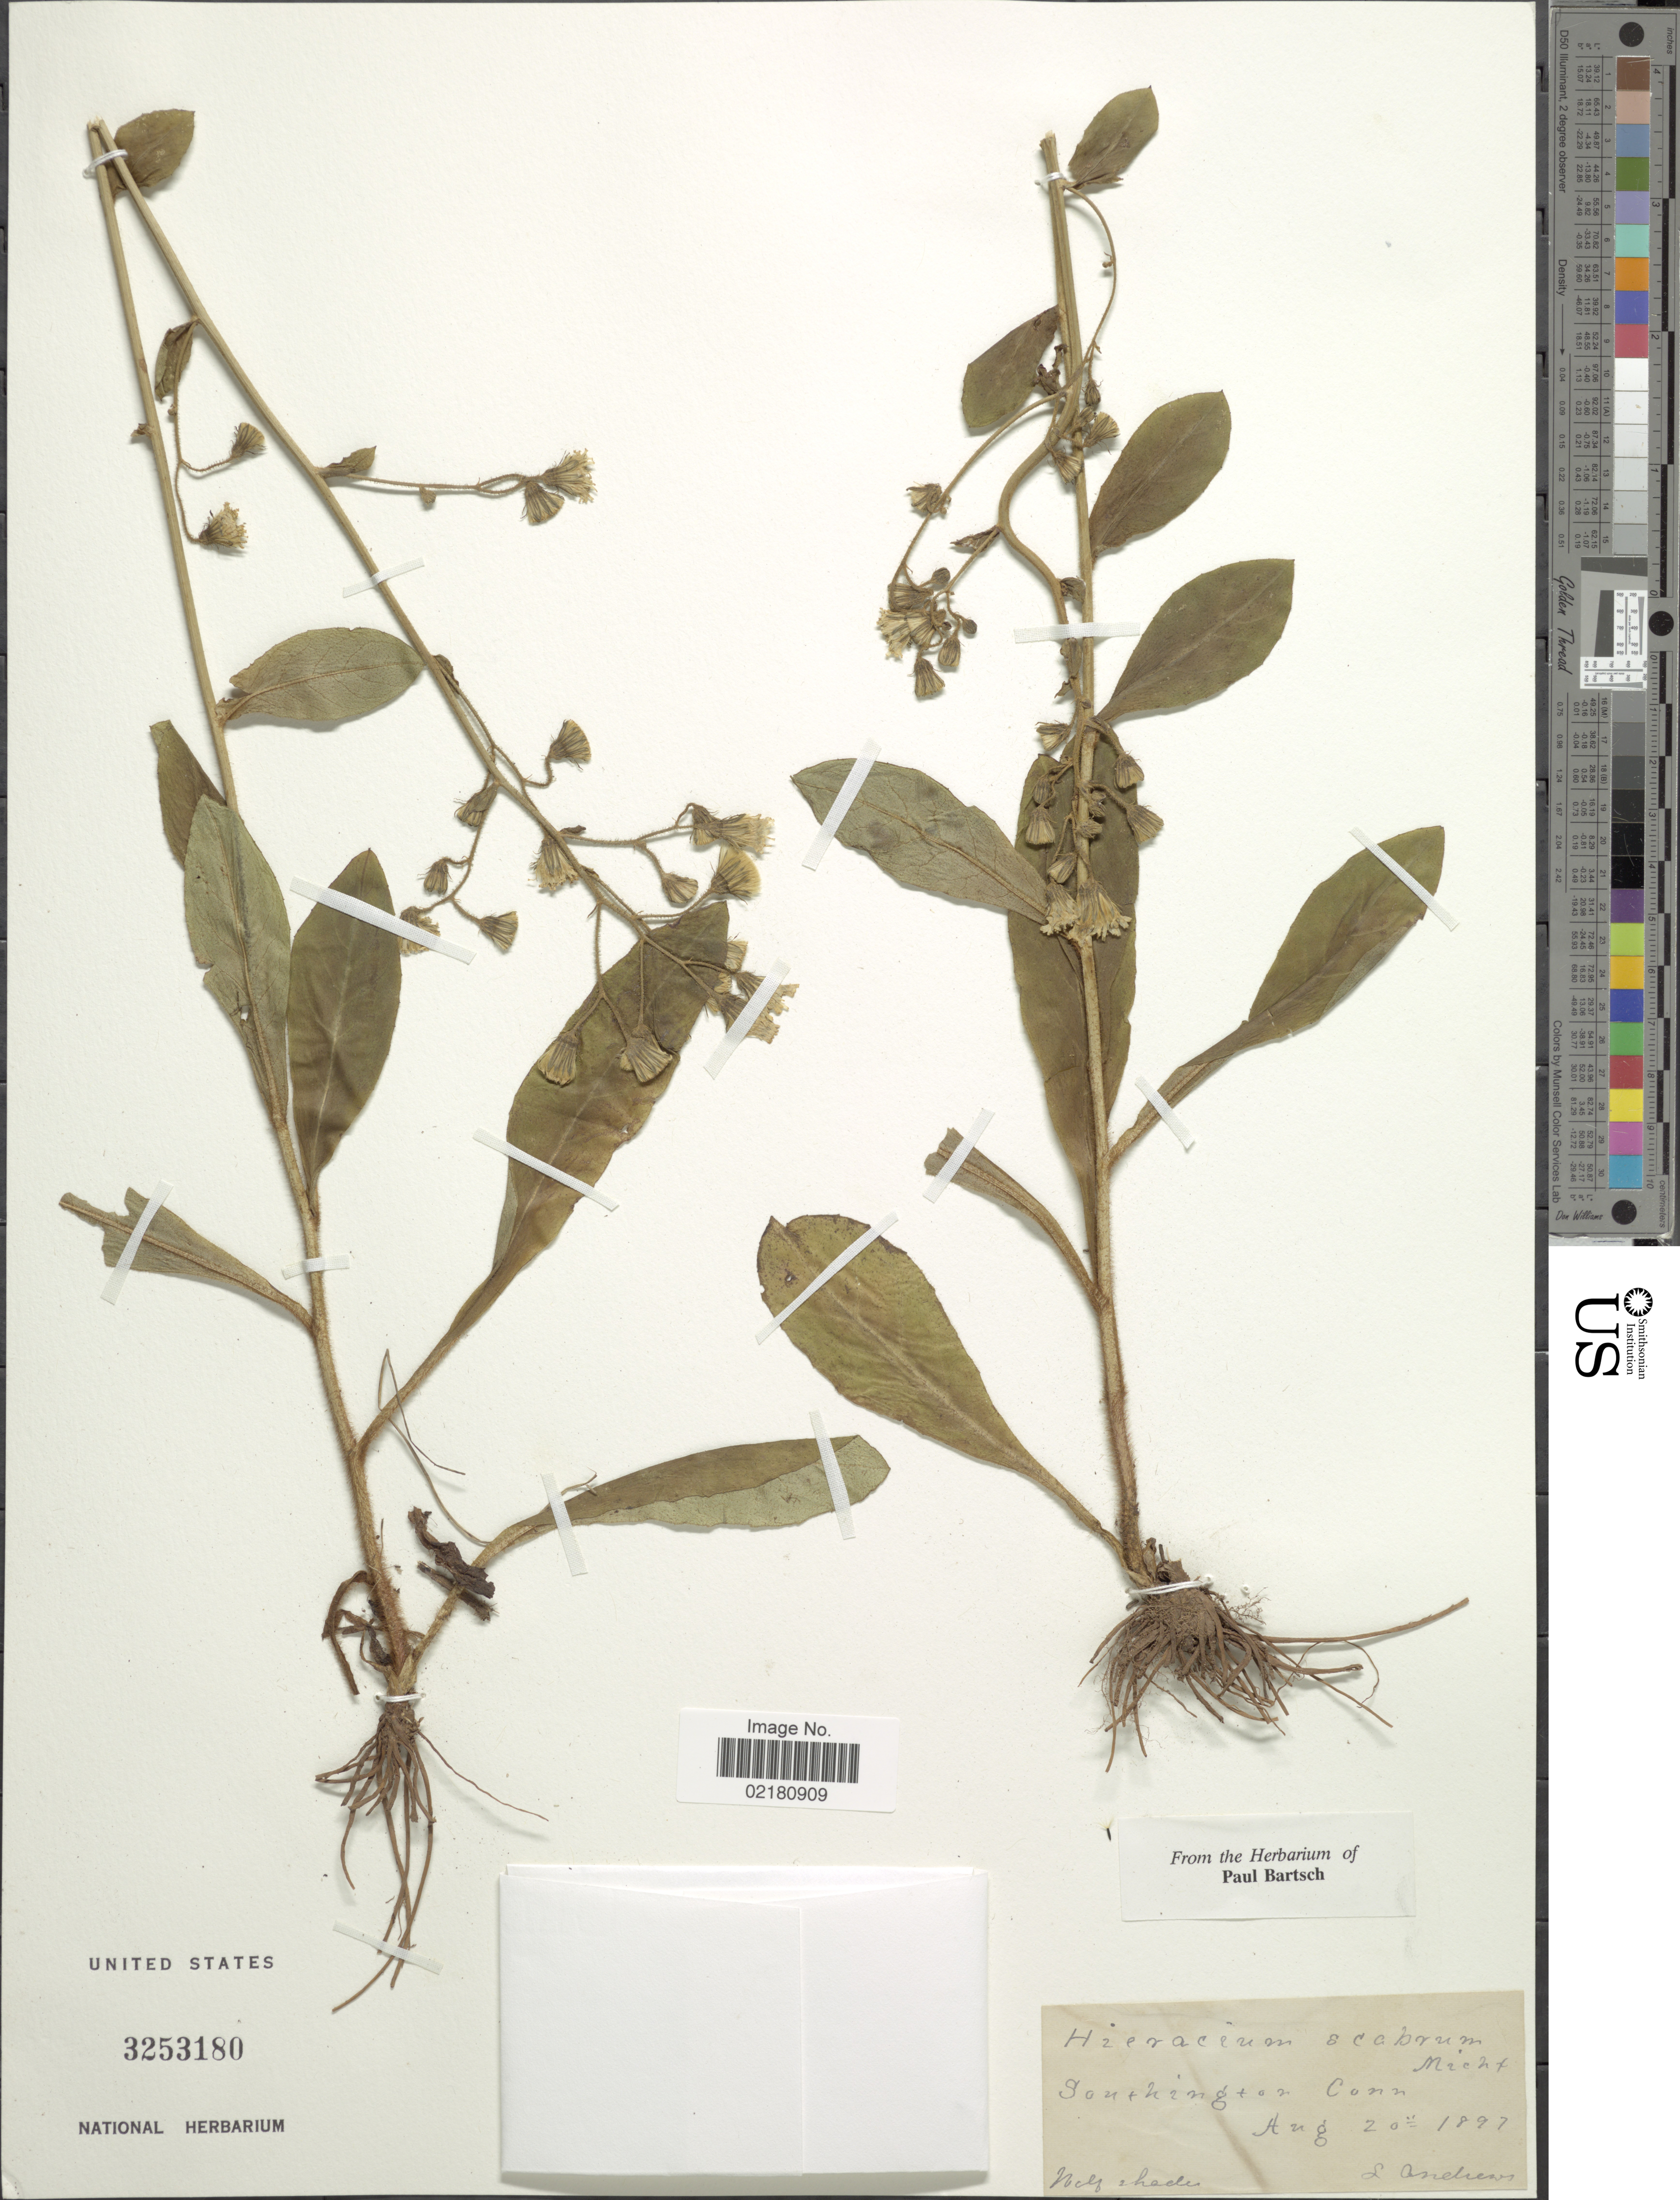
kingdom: Plantae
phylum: Tracheophyta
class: Magnoliopsida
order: Asterales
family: Asteraceae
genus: Pilosella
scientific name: Pilosella verruculata subsp. verruculata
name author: (Link) Soják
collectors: L. Andrews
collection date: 1897-08-20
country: United States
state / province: Connecticut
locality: Southington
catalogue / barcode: US 3253180